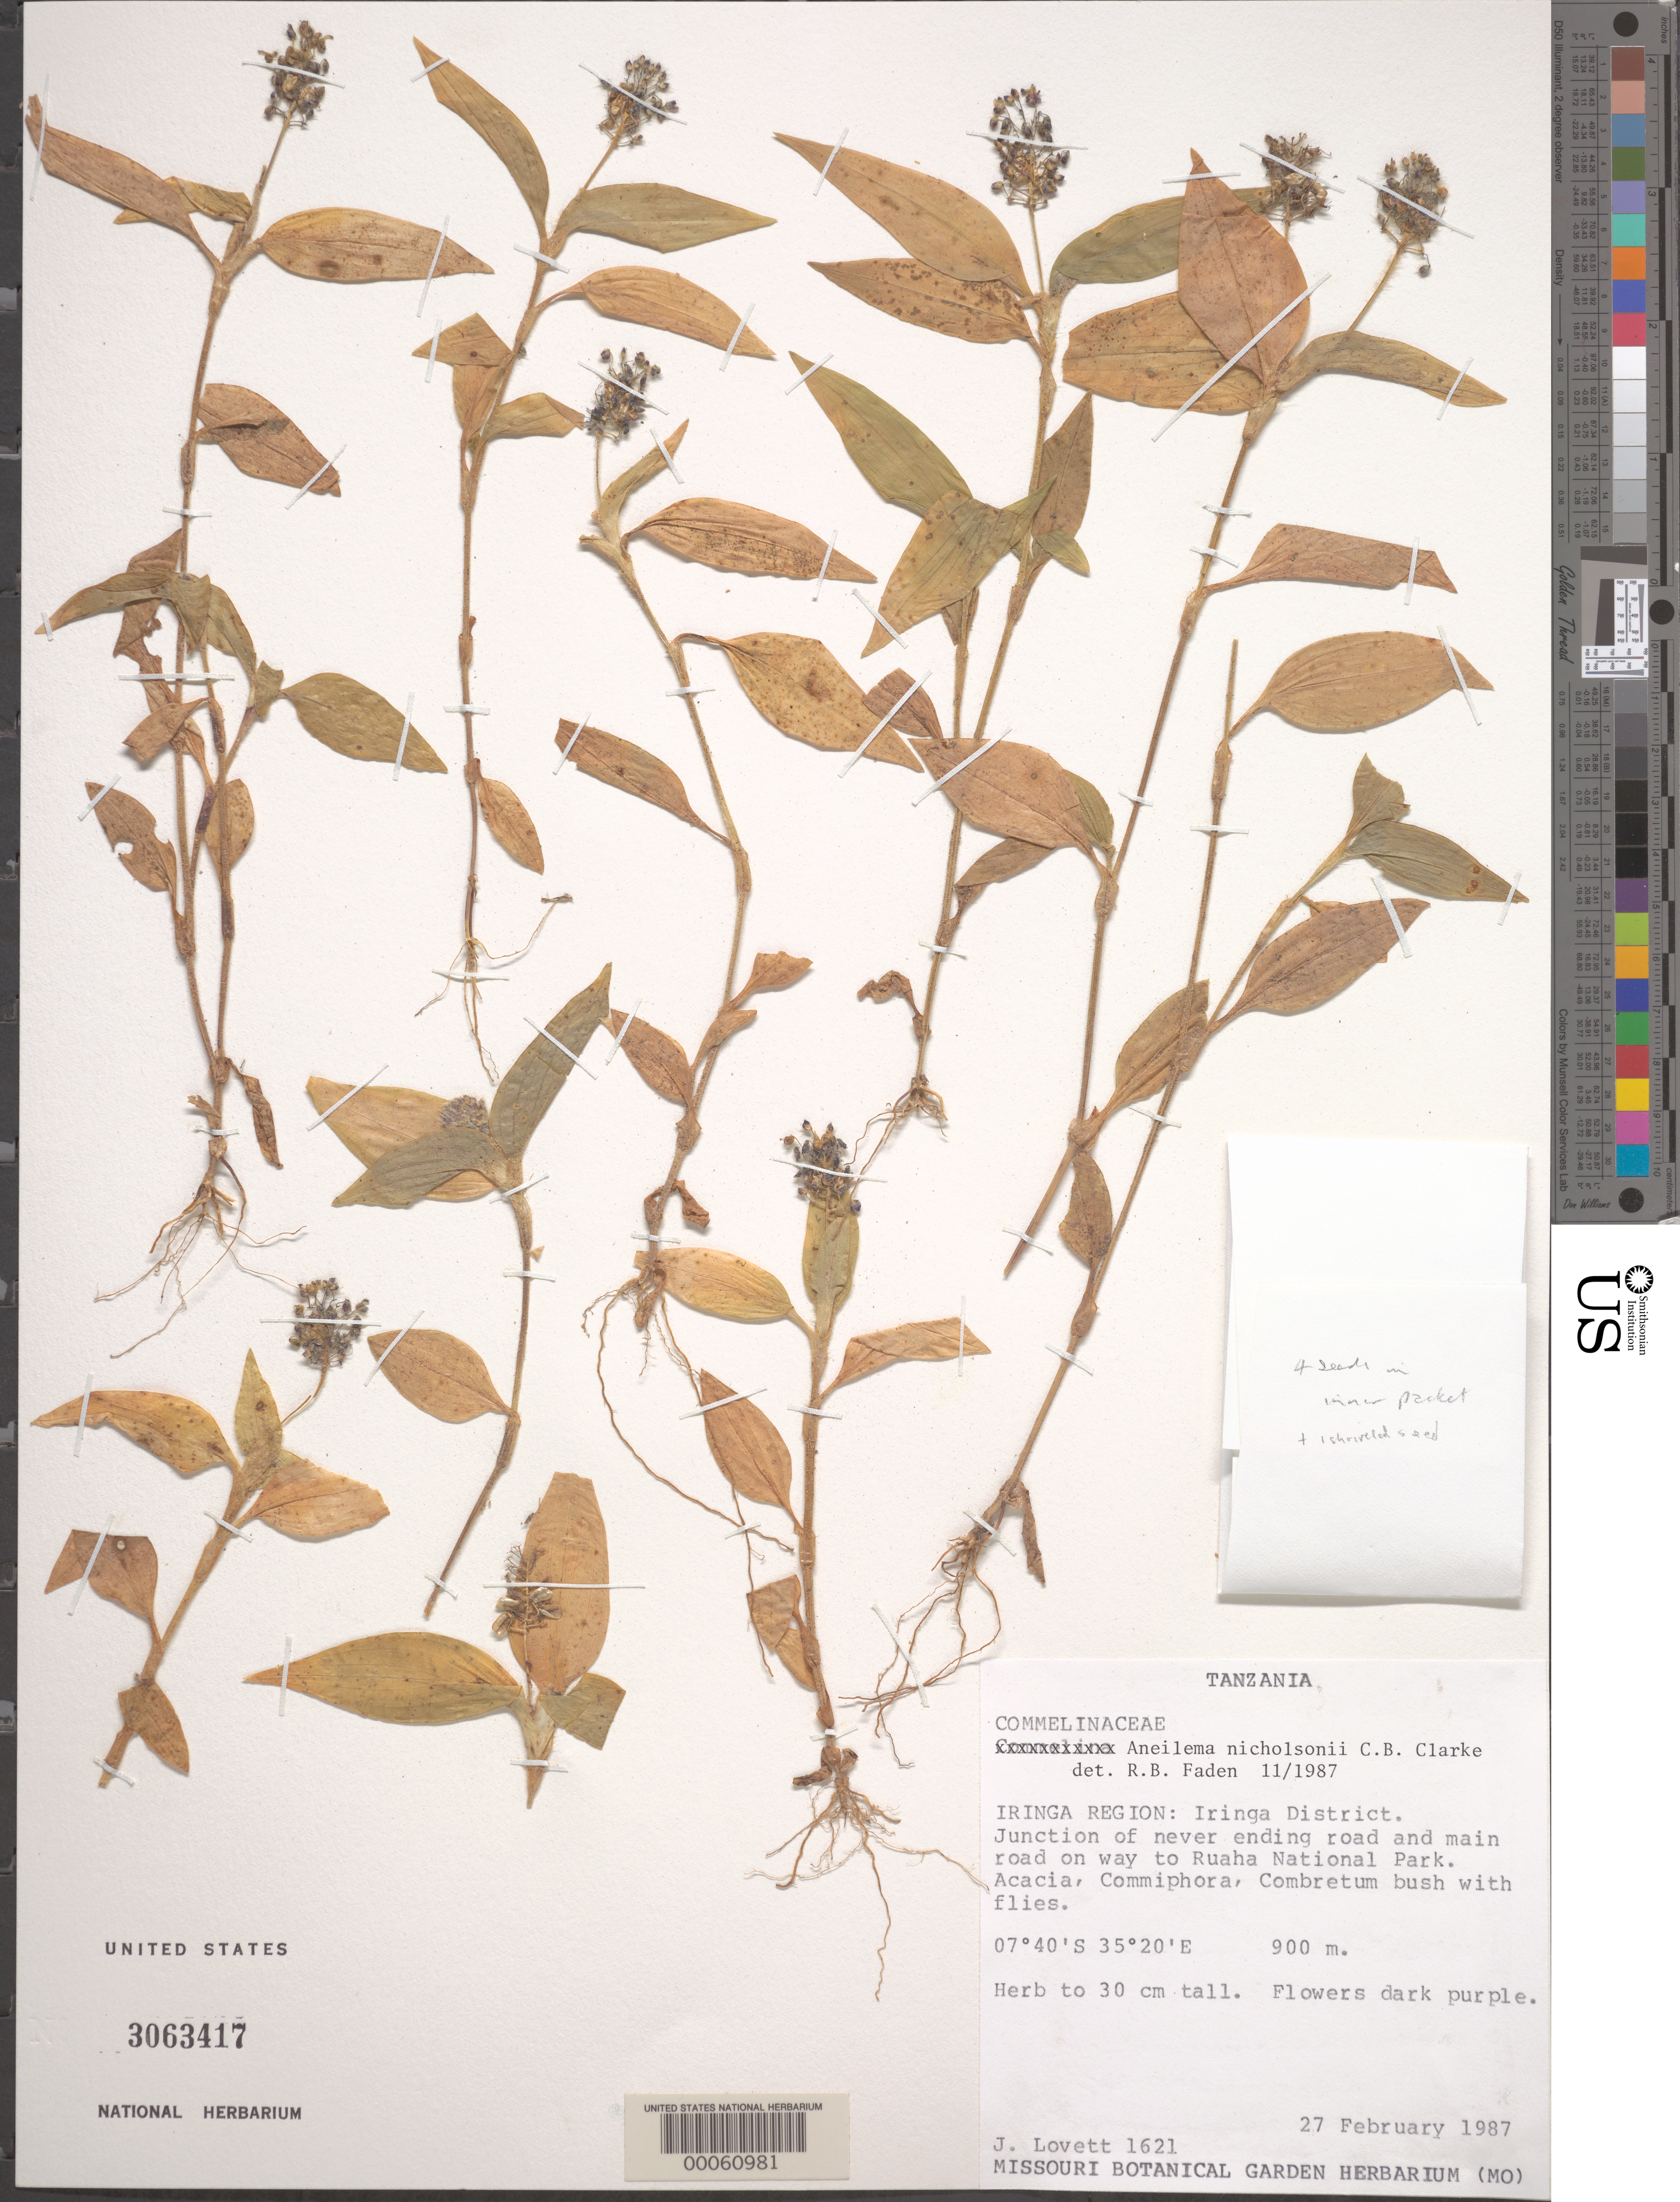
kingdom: Plantae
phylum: Tracheophyta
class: Liliopsida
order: Commelinales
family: Commelinaceae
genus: Aneilema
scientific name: Aneilema nicholsonii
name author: C.B. Clarke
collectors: J. Lovett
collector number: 1621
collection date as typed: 27 Feb 1987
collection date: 1987-02-27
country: Tanzania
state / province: Iringa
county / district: Iringa Dist.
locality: Junct. of never ending road and main road on way to ruhua nat'l park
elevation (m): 900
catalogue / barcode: US 3063417